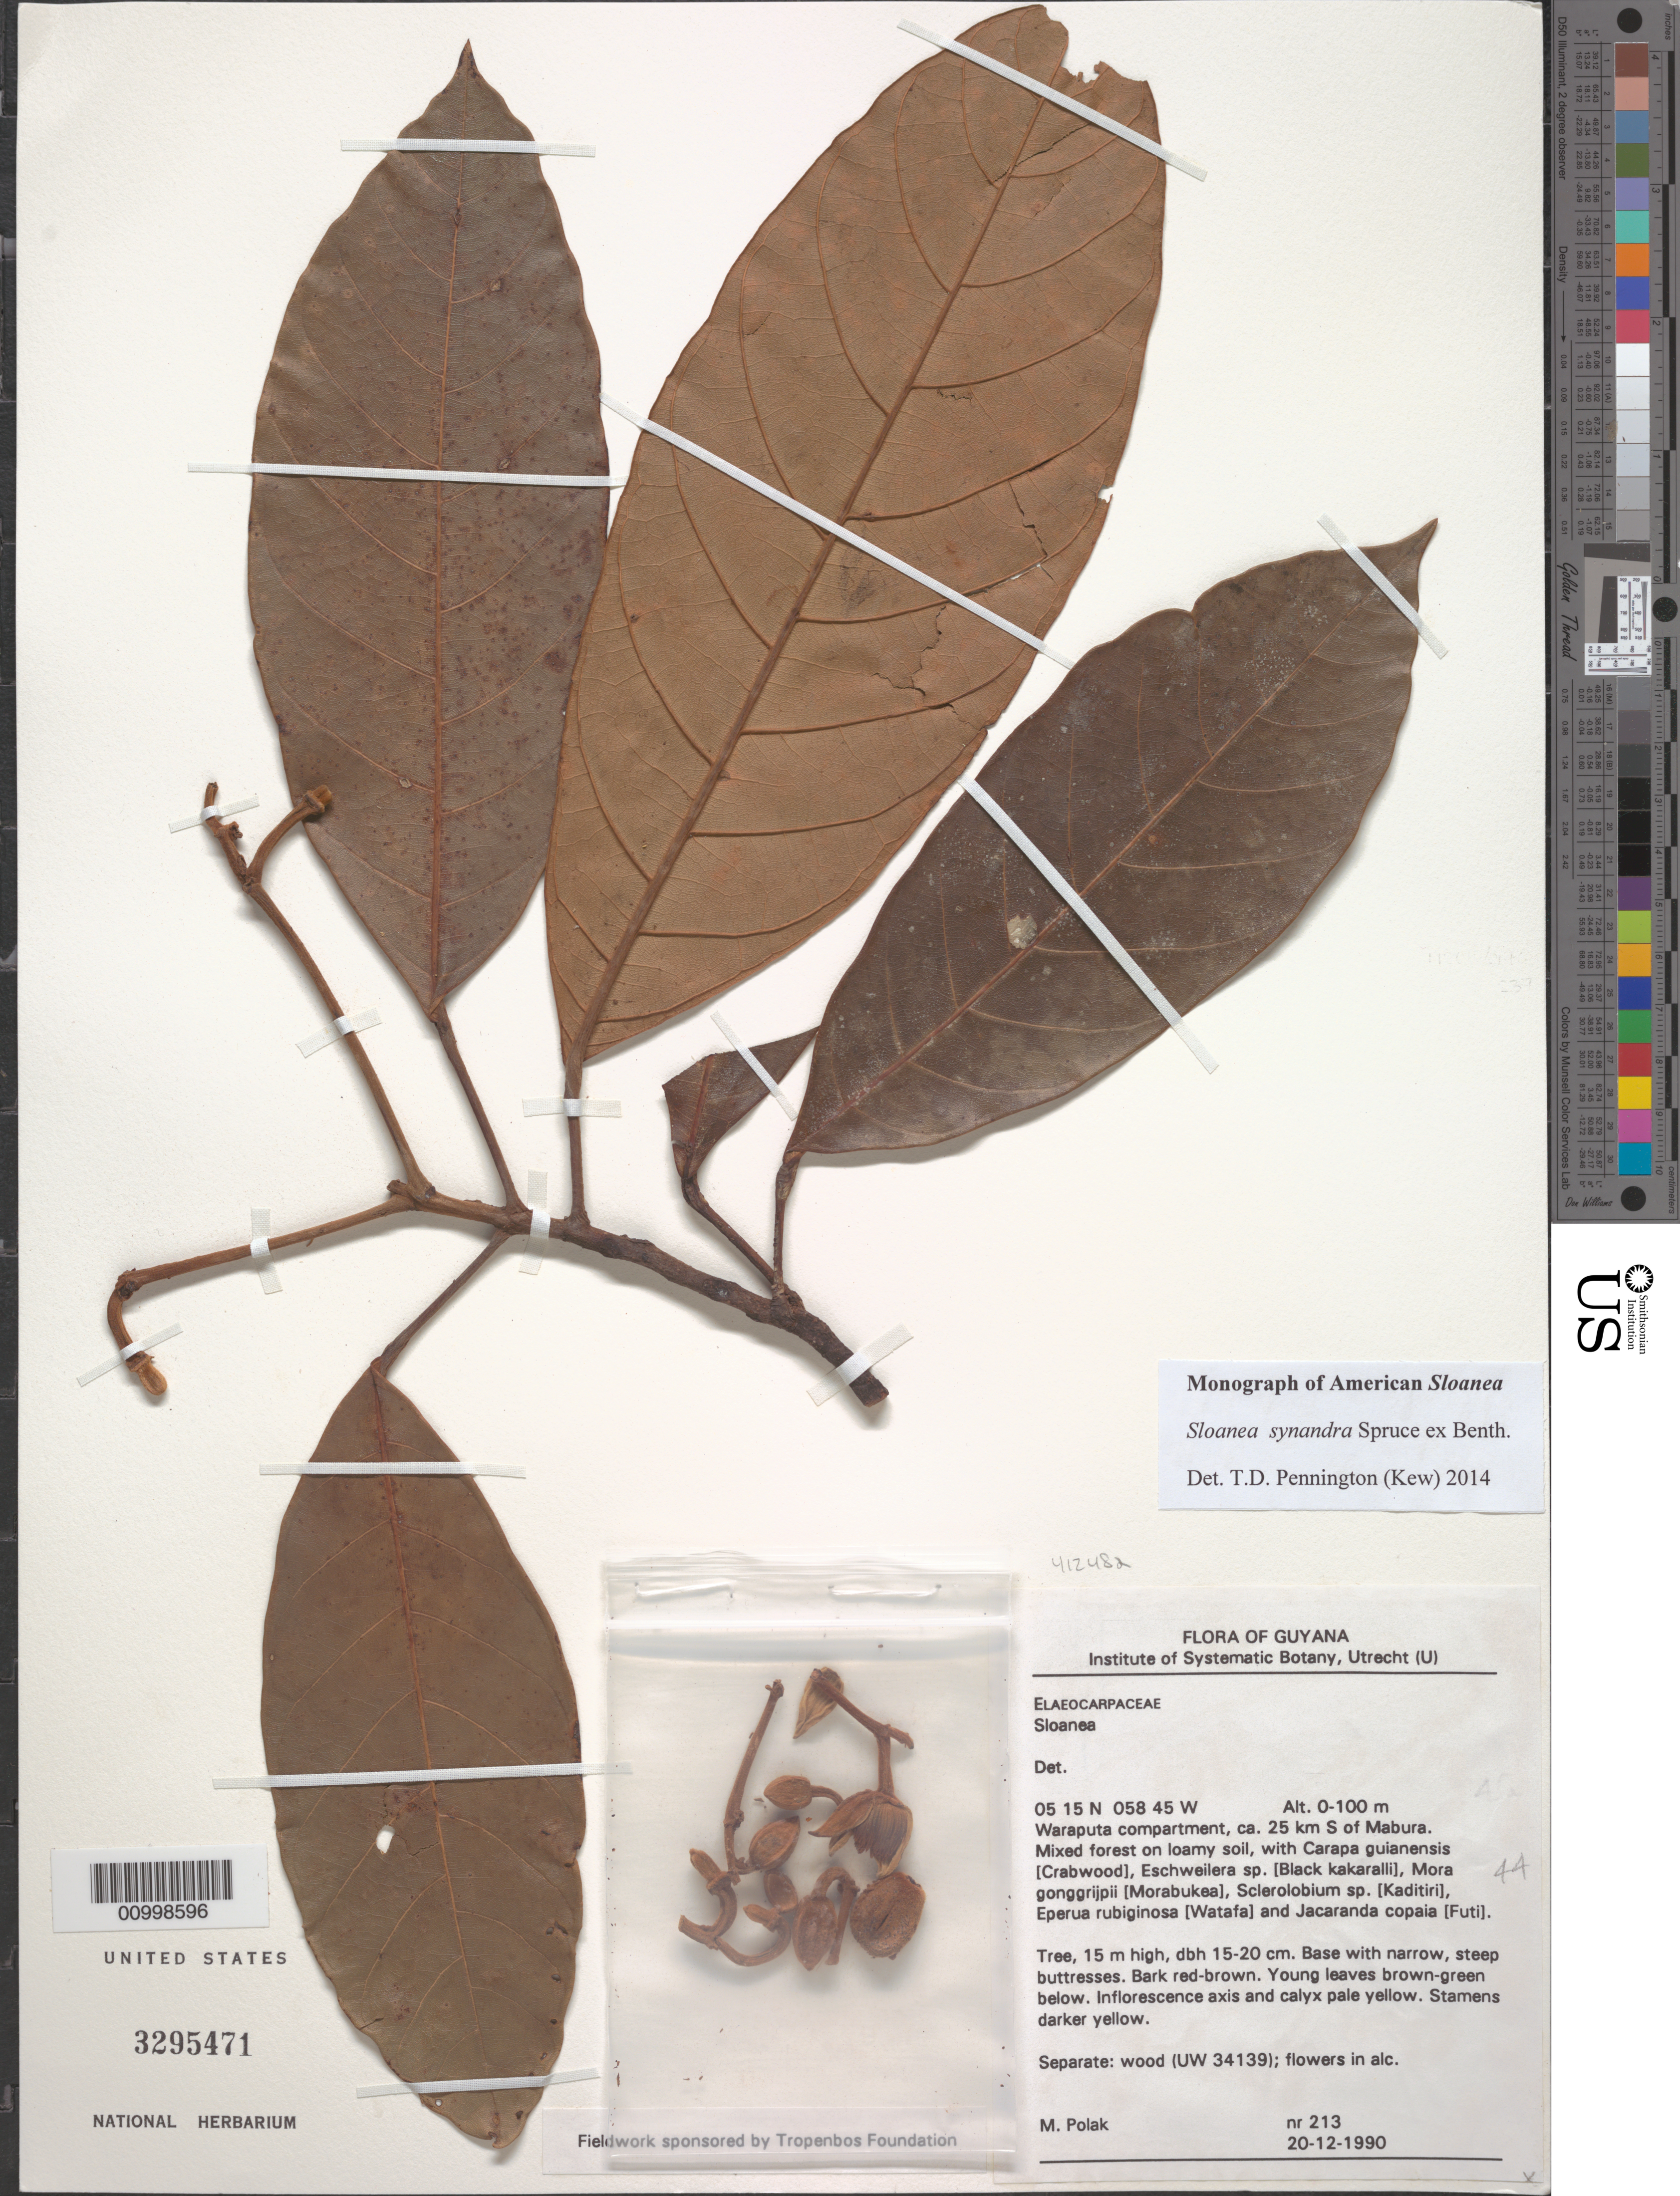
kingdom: Plantae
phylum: Tracheophyta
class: Magnoliopsida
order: Oxalidales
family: Elaeocarpaceae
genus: Sloanea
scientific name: Sloanea synandra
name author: Spruce ex Benth.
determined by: Pennington, T. D., (K)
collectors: M. Polak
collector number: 213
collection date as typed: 20-Dec-90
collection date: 1990-12-20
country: Guyana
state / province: U. Demerara-Berbice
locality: Waraputa compartment, ca 25cm S of Mabura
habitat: Mixed forest on loamy sand, with Carapa guianensis (crabwood), Eschweilera sp (black kakaralli), Mora gonggrijpii, Sclerolobium sp, Eperu rubiginosa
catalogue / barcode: US 3295471